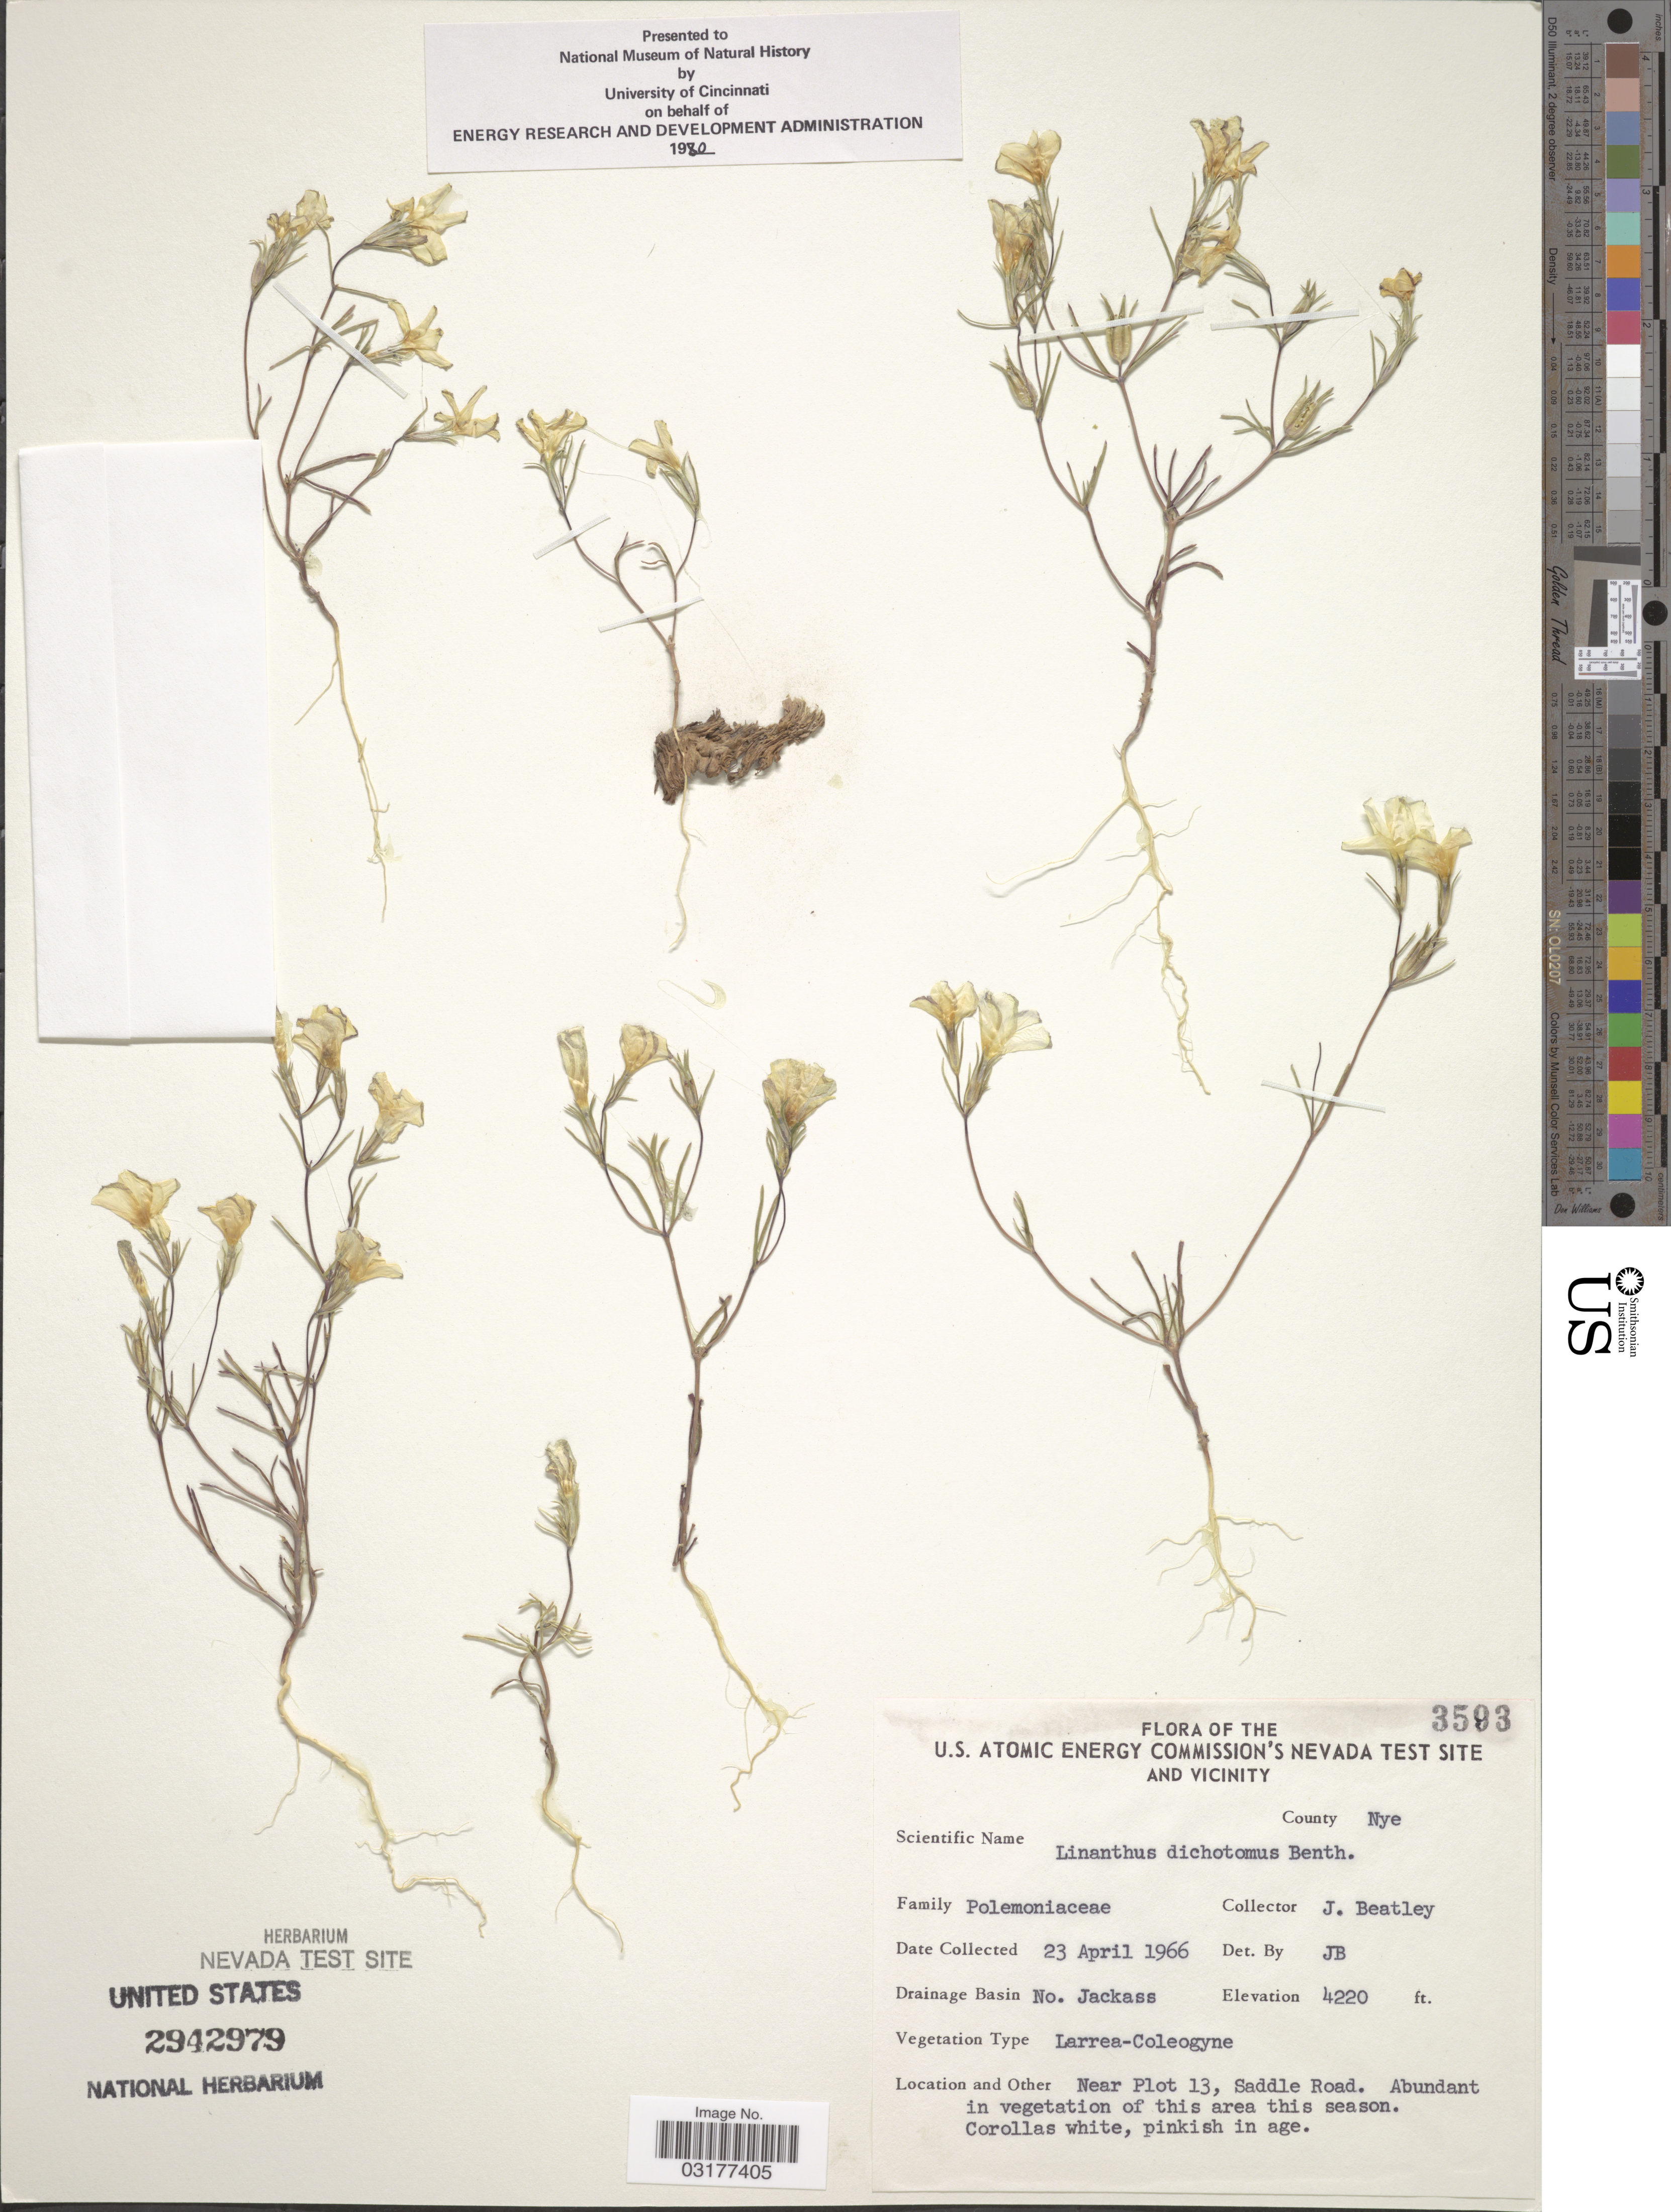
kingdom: Plantae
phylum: Tracheophyta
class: Magnoliopsida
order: Ericales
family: Polemoniaceae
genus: Linanthus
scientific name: Linanthus dichotomus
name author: Benth.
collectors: J. C. Beatley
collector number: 3593*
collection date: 1966-04-23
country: United States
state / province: Nevada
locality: The U.S. Atomic Energy Commission's Nevada Test Site and Vicinity. County Nye. Drainage Basin No. Jackass. Near Plot 13, Saddle Road.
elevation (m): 1280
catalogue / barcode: US 2942979